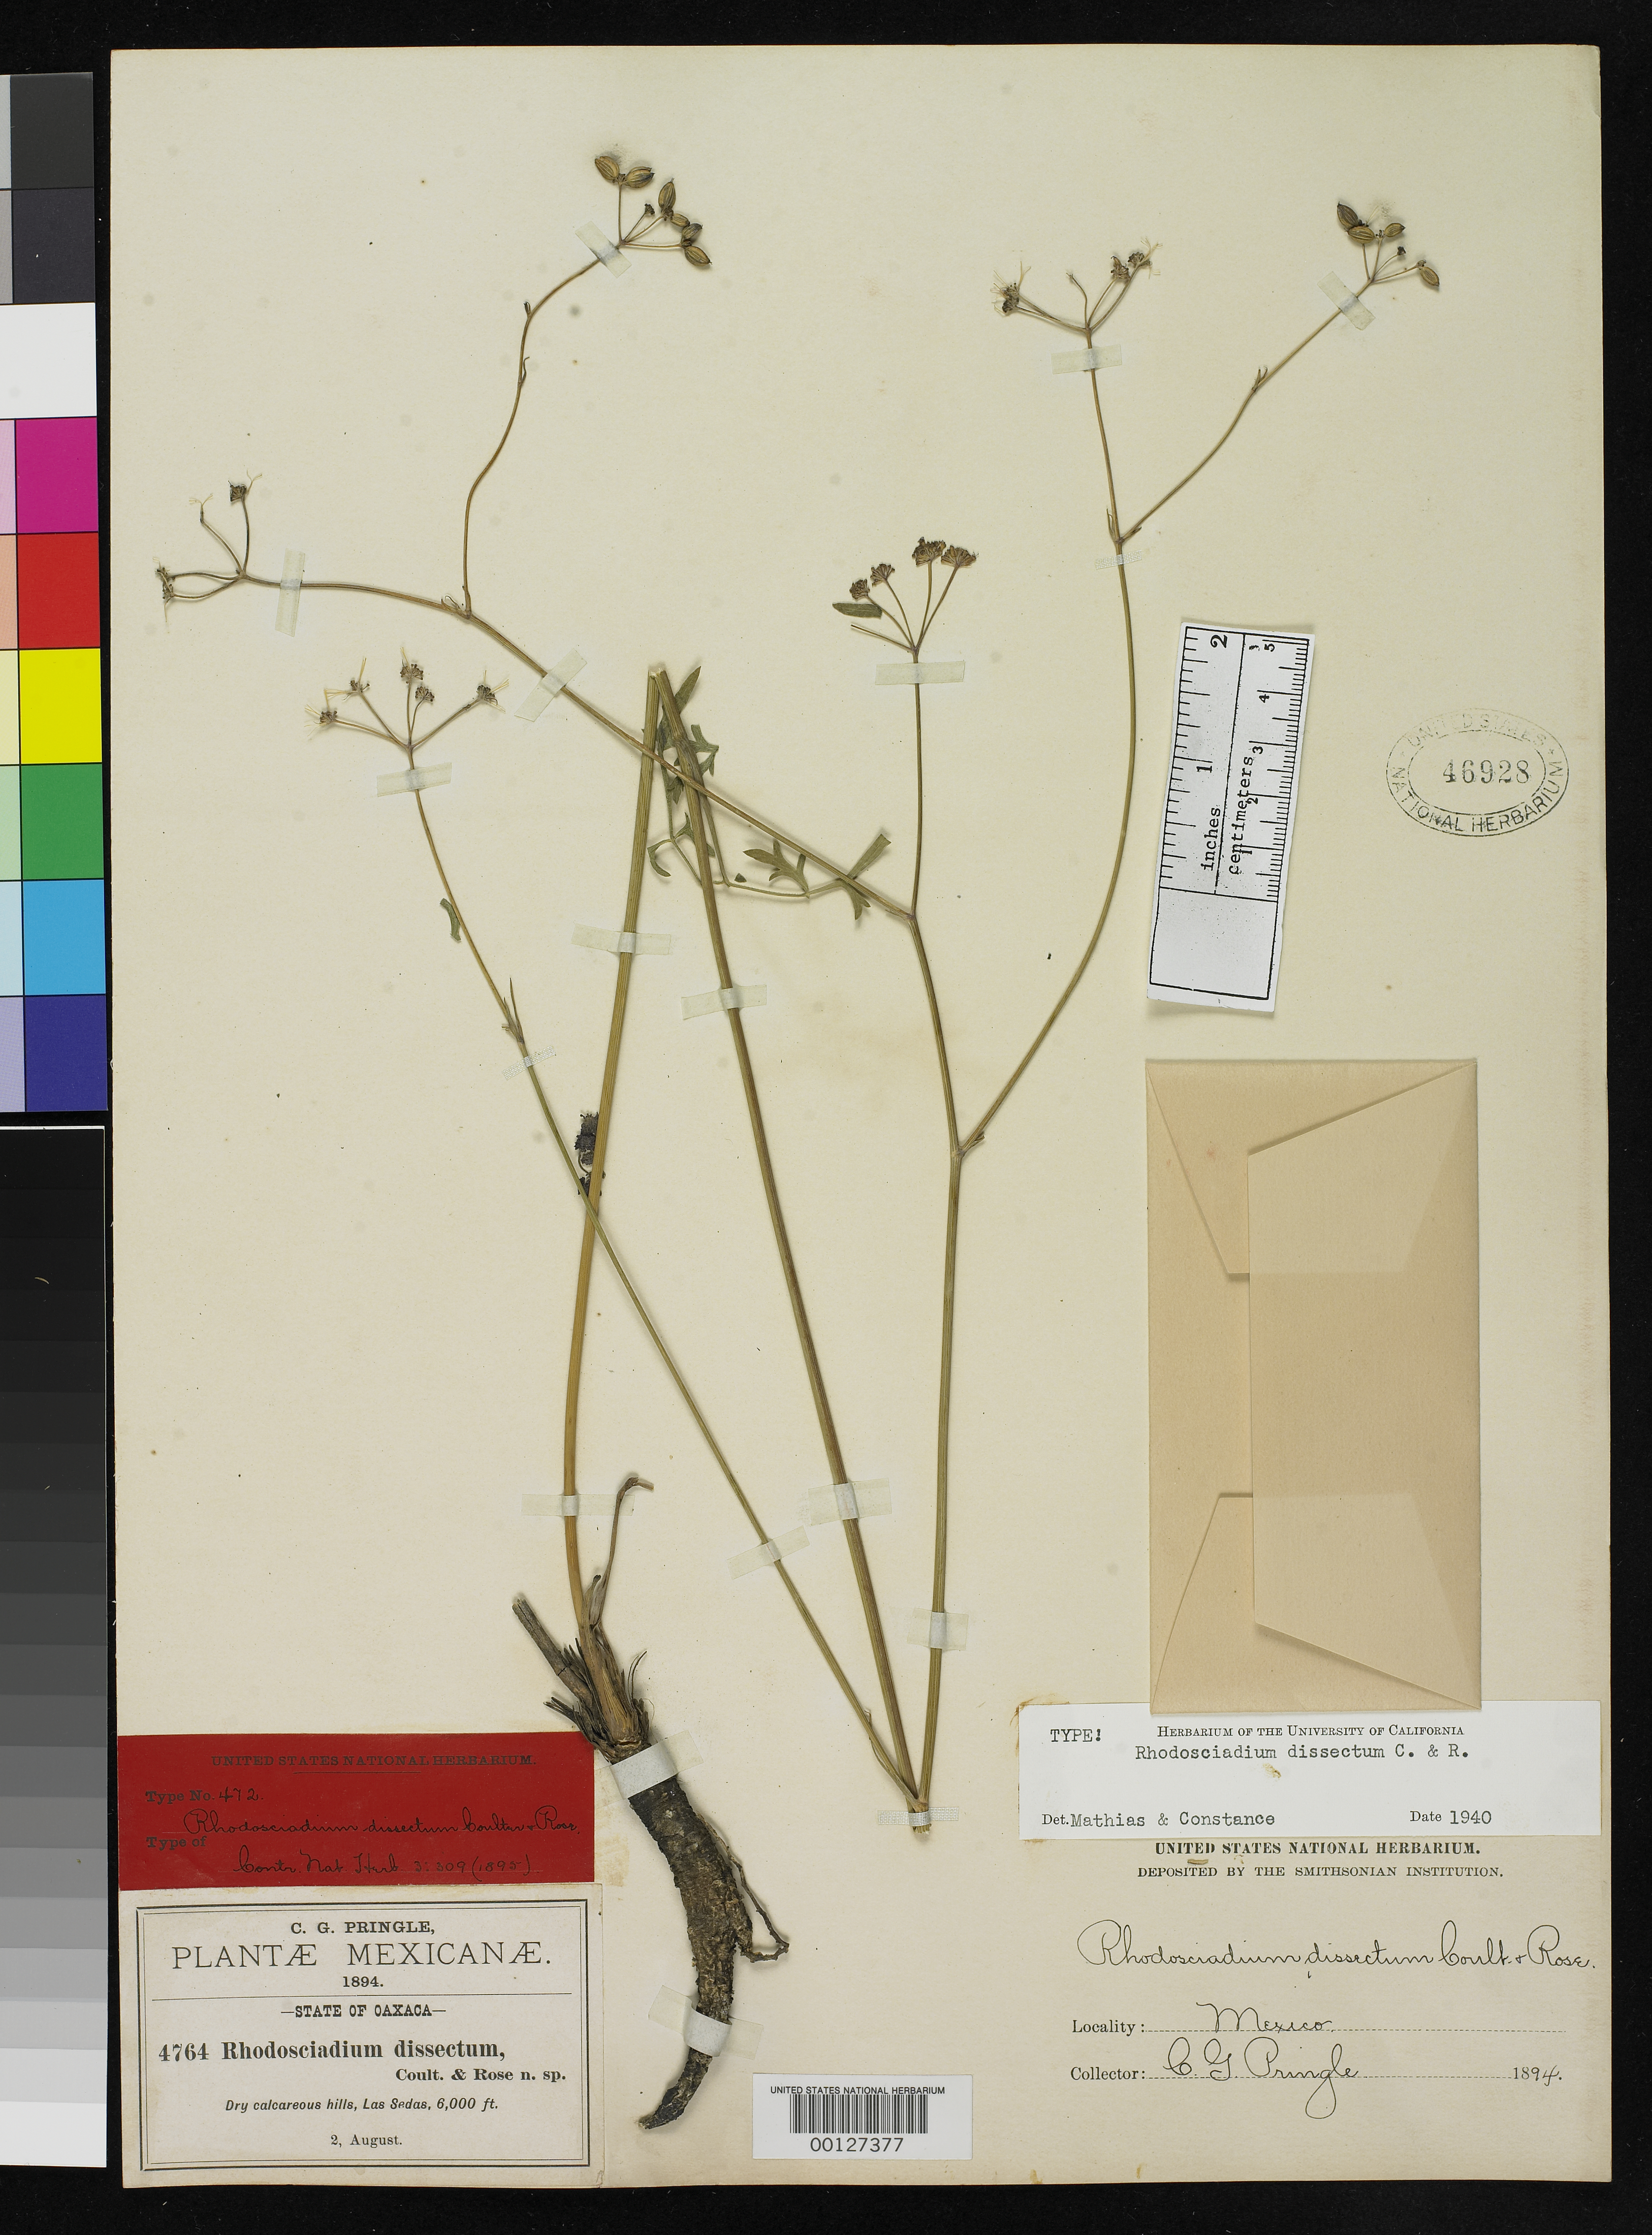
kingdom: Plantae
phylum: Tracheophyta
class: Magnoliopsida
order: Apiales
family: Apiaceae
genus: Rhodosciadium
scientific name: Rhodosciadium dissectum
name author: J.M. Coult. & Rose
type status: Type Collection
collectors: C. G. Pringle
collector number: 4764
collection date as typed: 02 Aug 1894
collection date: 1894-08-02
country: Mexico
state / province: Oaxaca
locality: Las Sedas.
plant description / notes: One of two original sheets (USNH 46928, 46929) in herbarium; 46928 annotated by Mathias & Constance as "holotype", 46929 as "isotype".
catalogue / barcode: US 46928